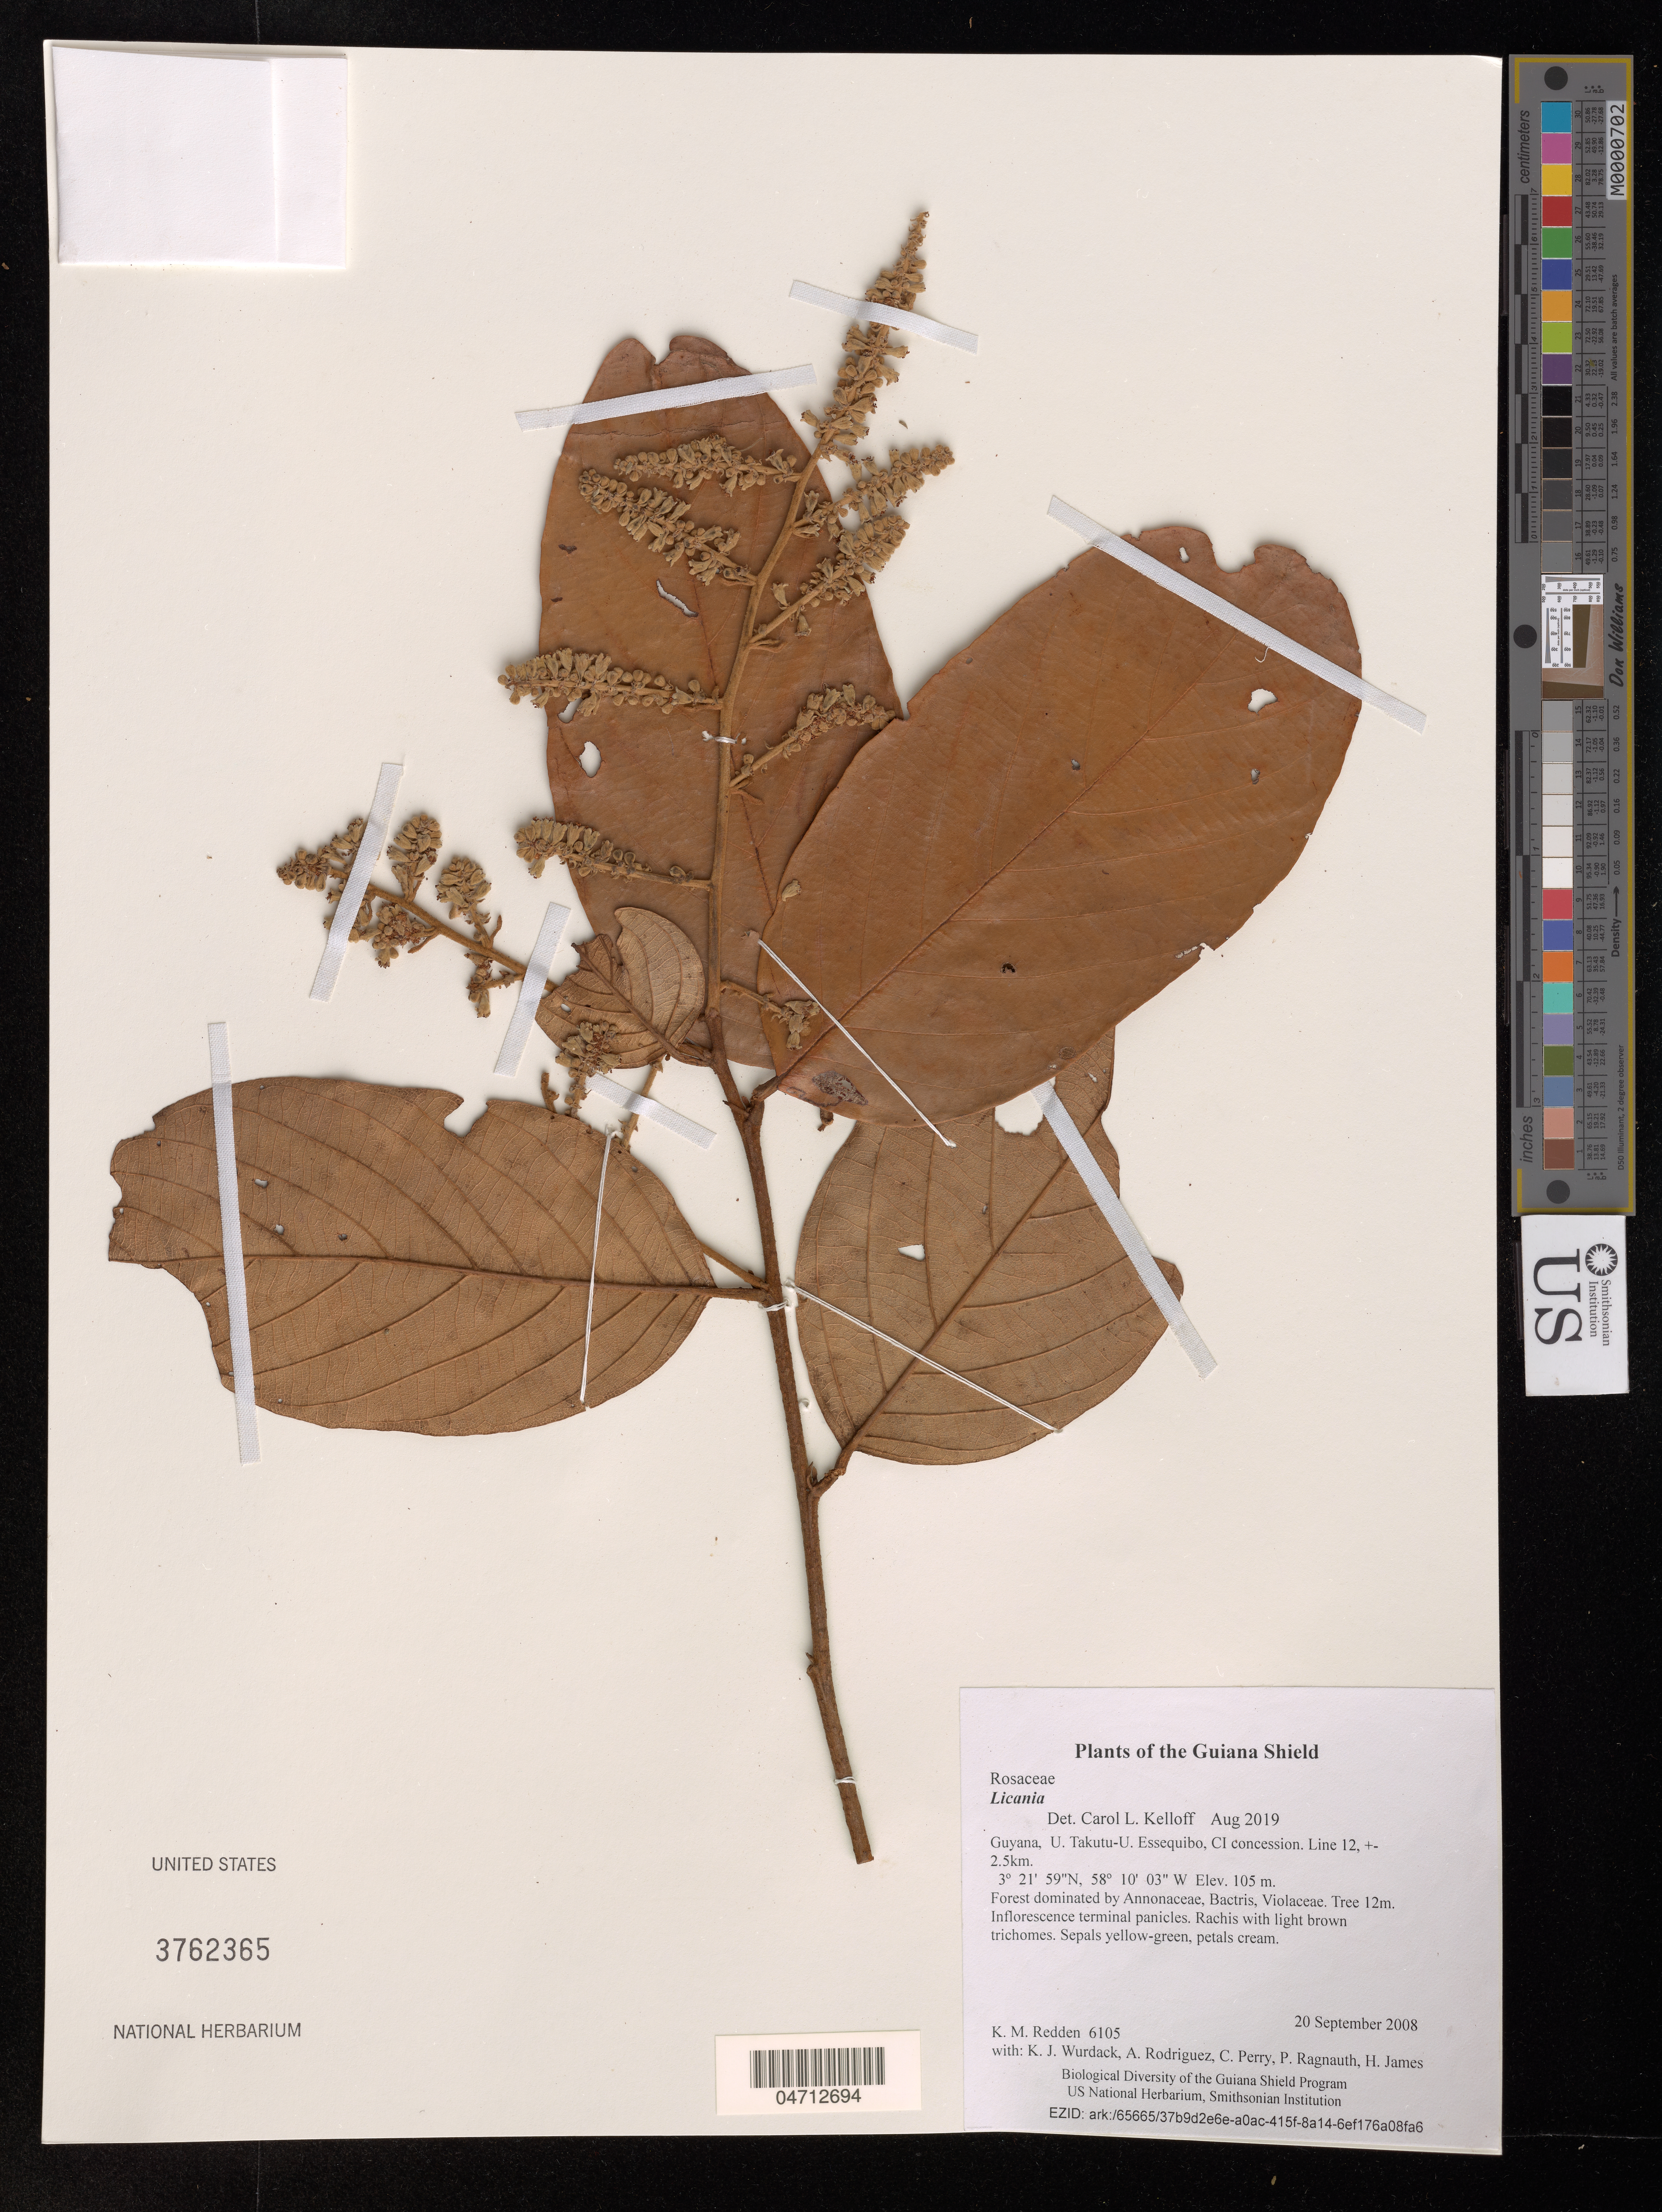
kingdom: Plantae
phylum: Tracheophyta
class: Magnoliopsida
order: Malpighiales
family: Chrysobalanaceae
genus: Licania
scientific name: Licania sp.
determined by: Kelloff, Carol L.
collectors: K. M. Redden, K. Wurdack, A. Rodriguez, C. Perry, P. Ragnauth, H. James & H. Simon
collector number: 6105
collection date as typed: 20 September 2008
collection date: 2008-09-20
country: Guyana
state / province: U. Takutu-U. Essequibo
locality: CI concession. Line 12, +- 2.5km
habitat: Forest dominated by Annonaceae, Bactris, Violaceae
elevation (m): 105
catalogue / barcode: US 3762365